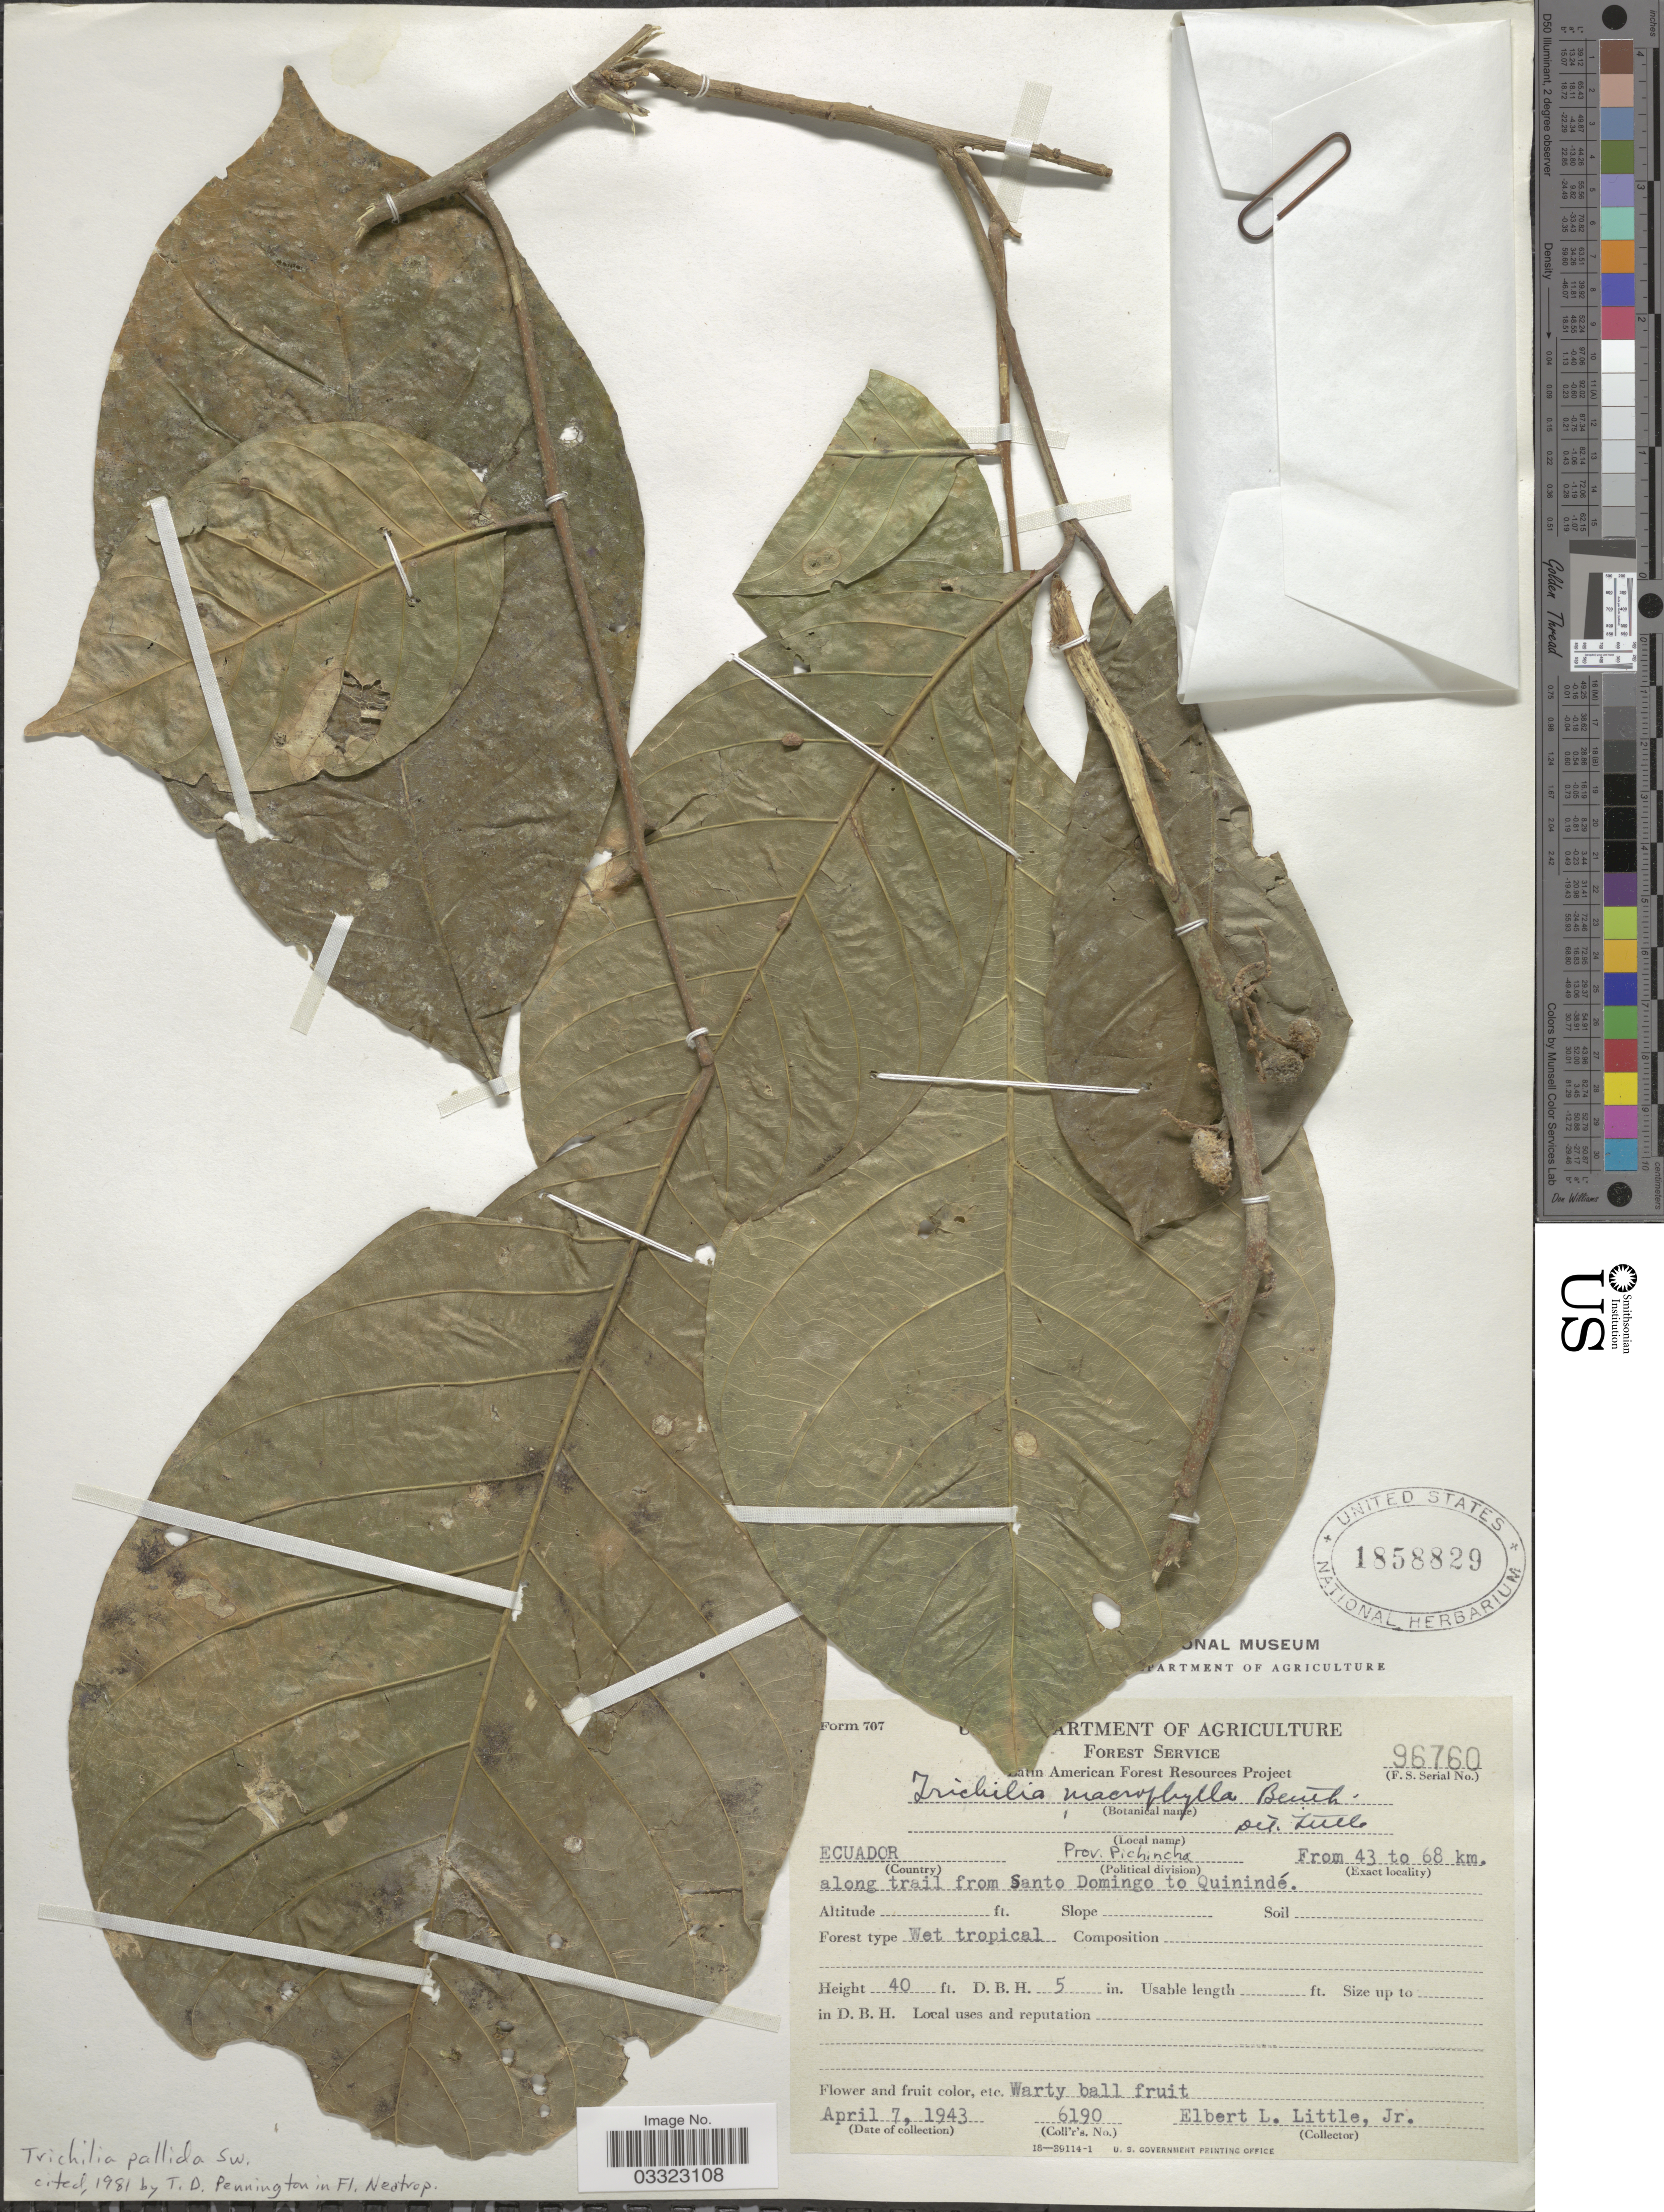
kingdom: Plantae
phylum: Tracheophyta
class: Magnoliopsida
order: Sapindales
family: Meliaceae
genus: Trichilia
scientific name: Trichilia pallida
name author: Sw.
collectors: E. L. Little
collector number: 96760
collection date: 1943-04-07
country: Ecuador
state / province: Pichincha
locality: From 43 to 68 km. along trail from Santo Domingo to Quinindé.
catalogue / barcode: US 1858829